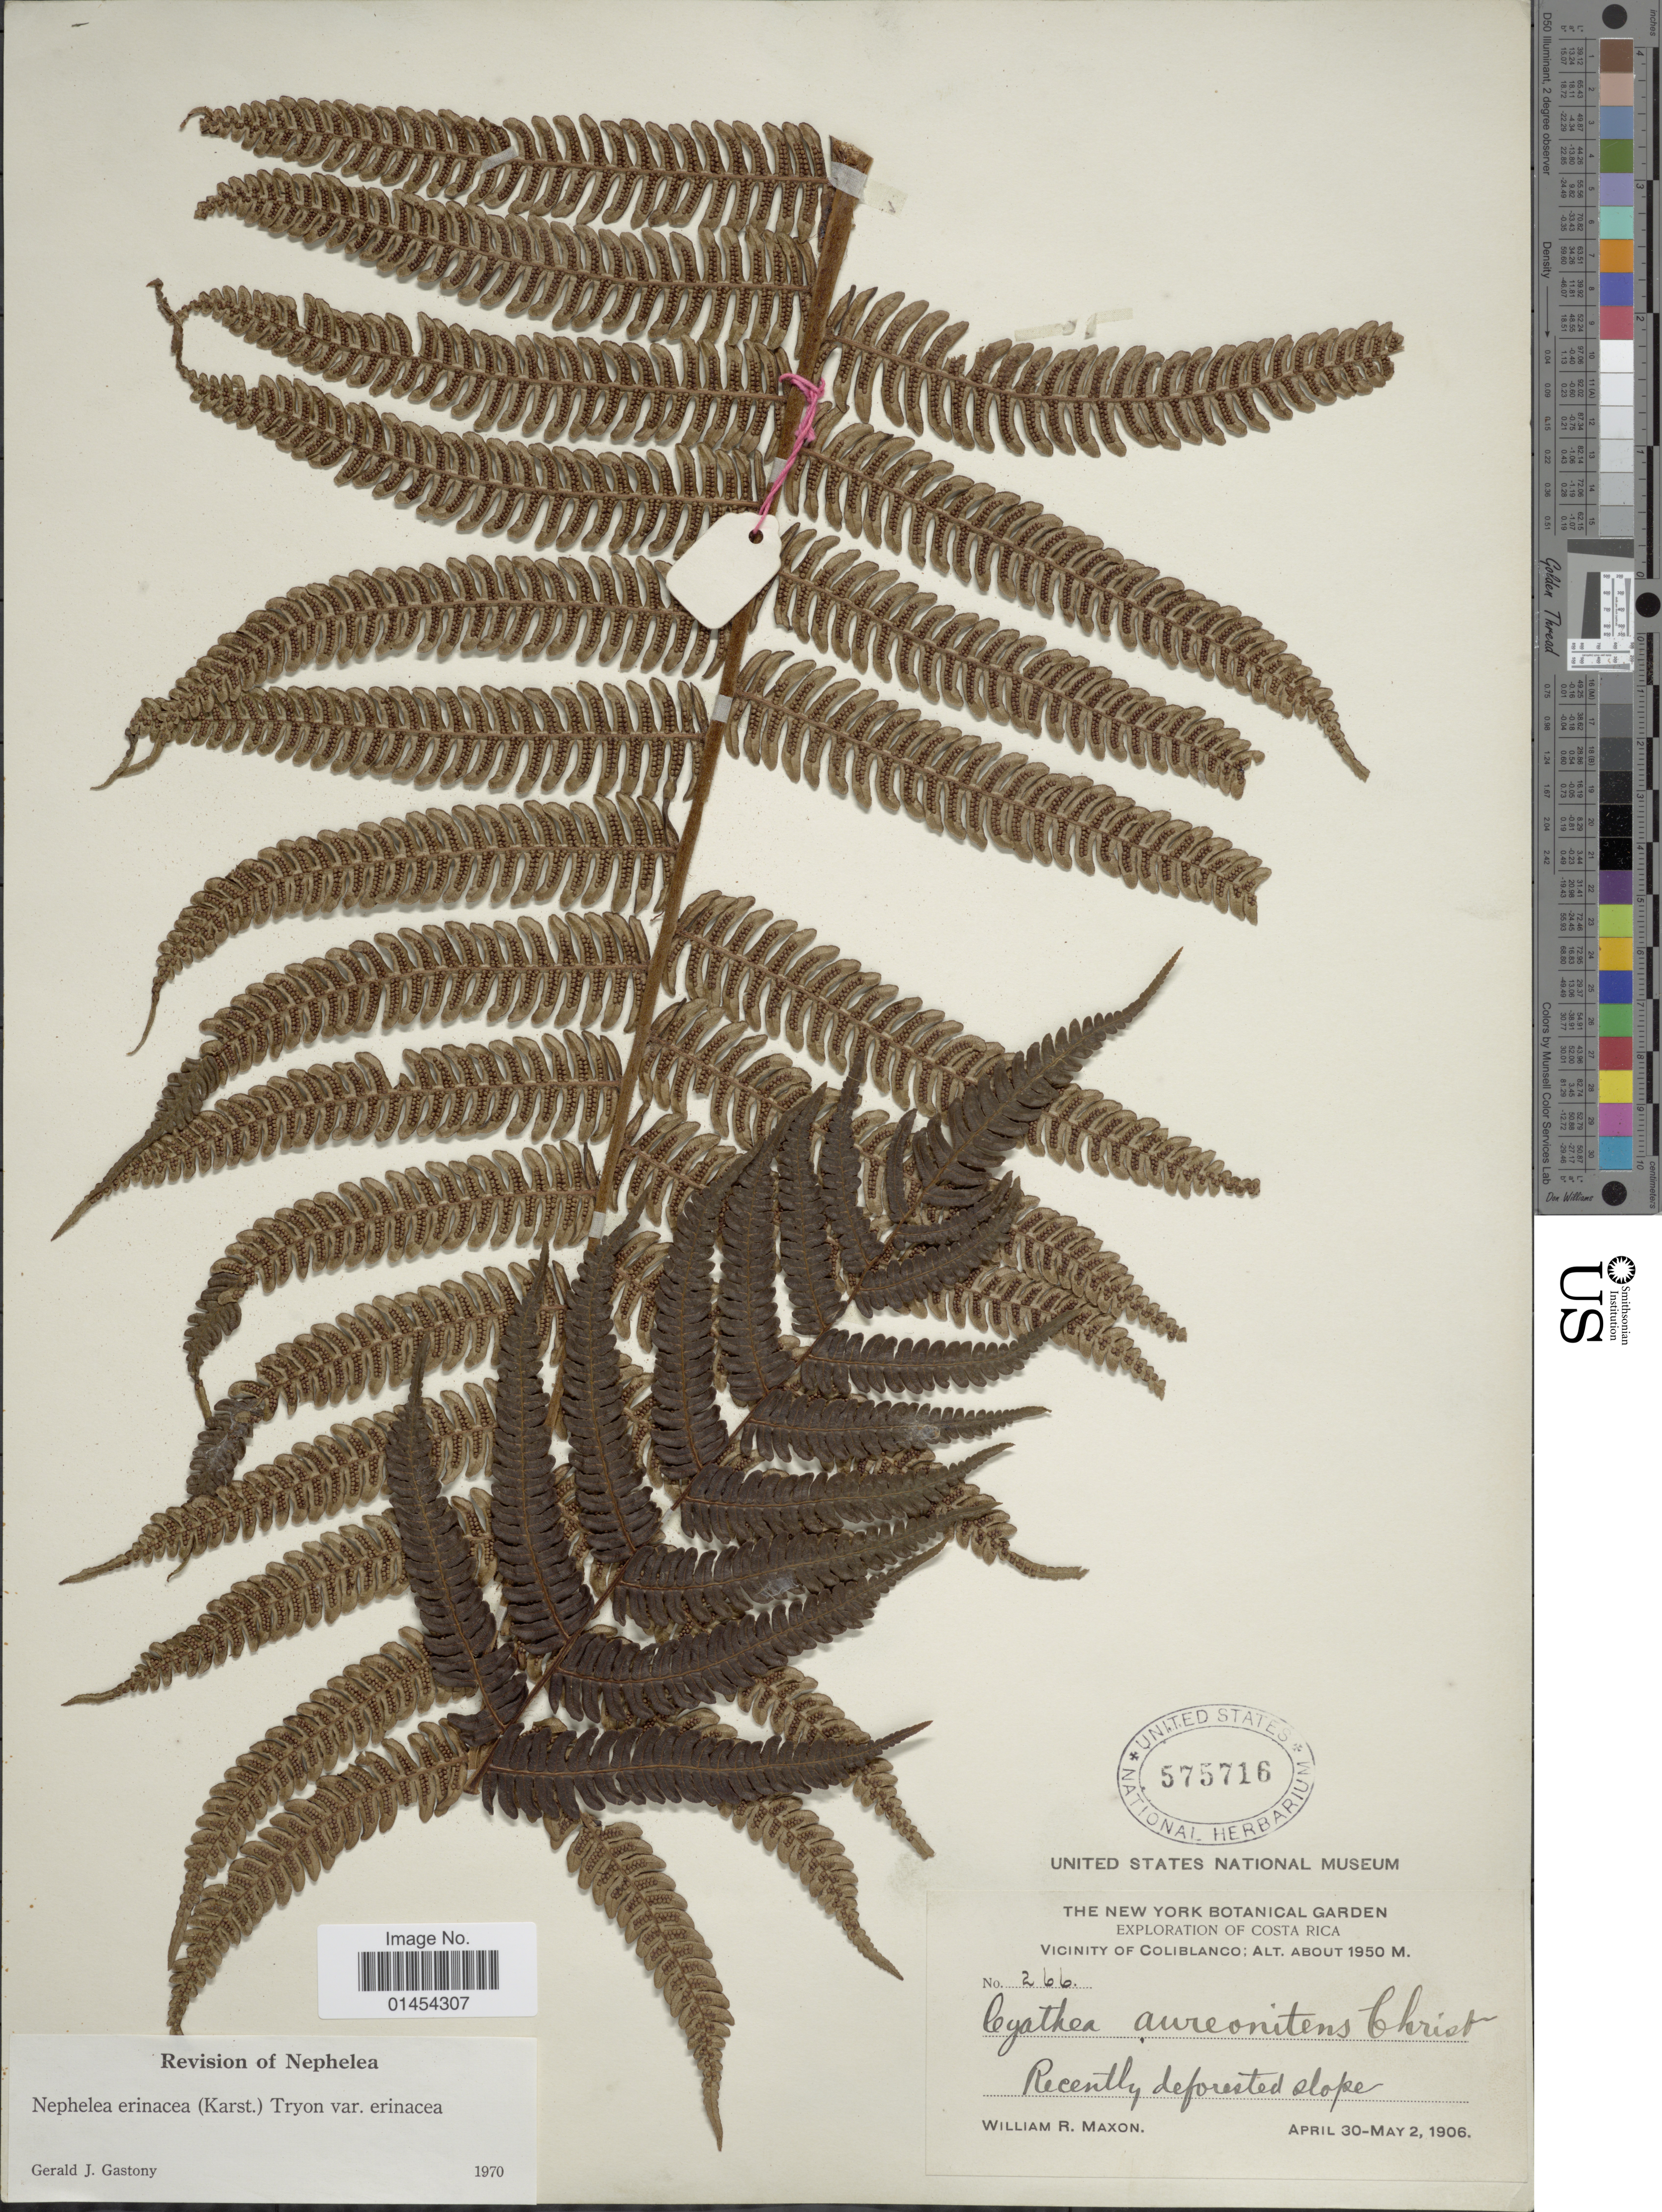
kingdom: Plantae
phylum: Tracheophyta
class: Polypodiopsida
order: Cyatheales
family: Cyatheaceae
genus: Alsophila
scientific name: Alsophila erinacea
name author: (H. Karst.) D.S. Conant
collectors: W. R. Maxon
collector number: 266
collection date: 1906-04-30/1906-05-02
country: Costa Rica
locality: Vicinity of Coliblanco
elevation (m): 1950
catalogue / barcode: US 575716